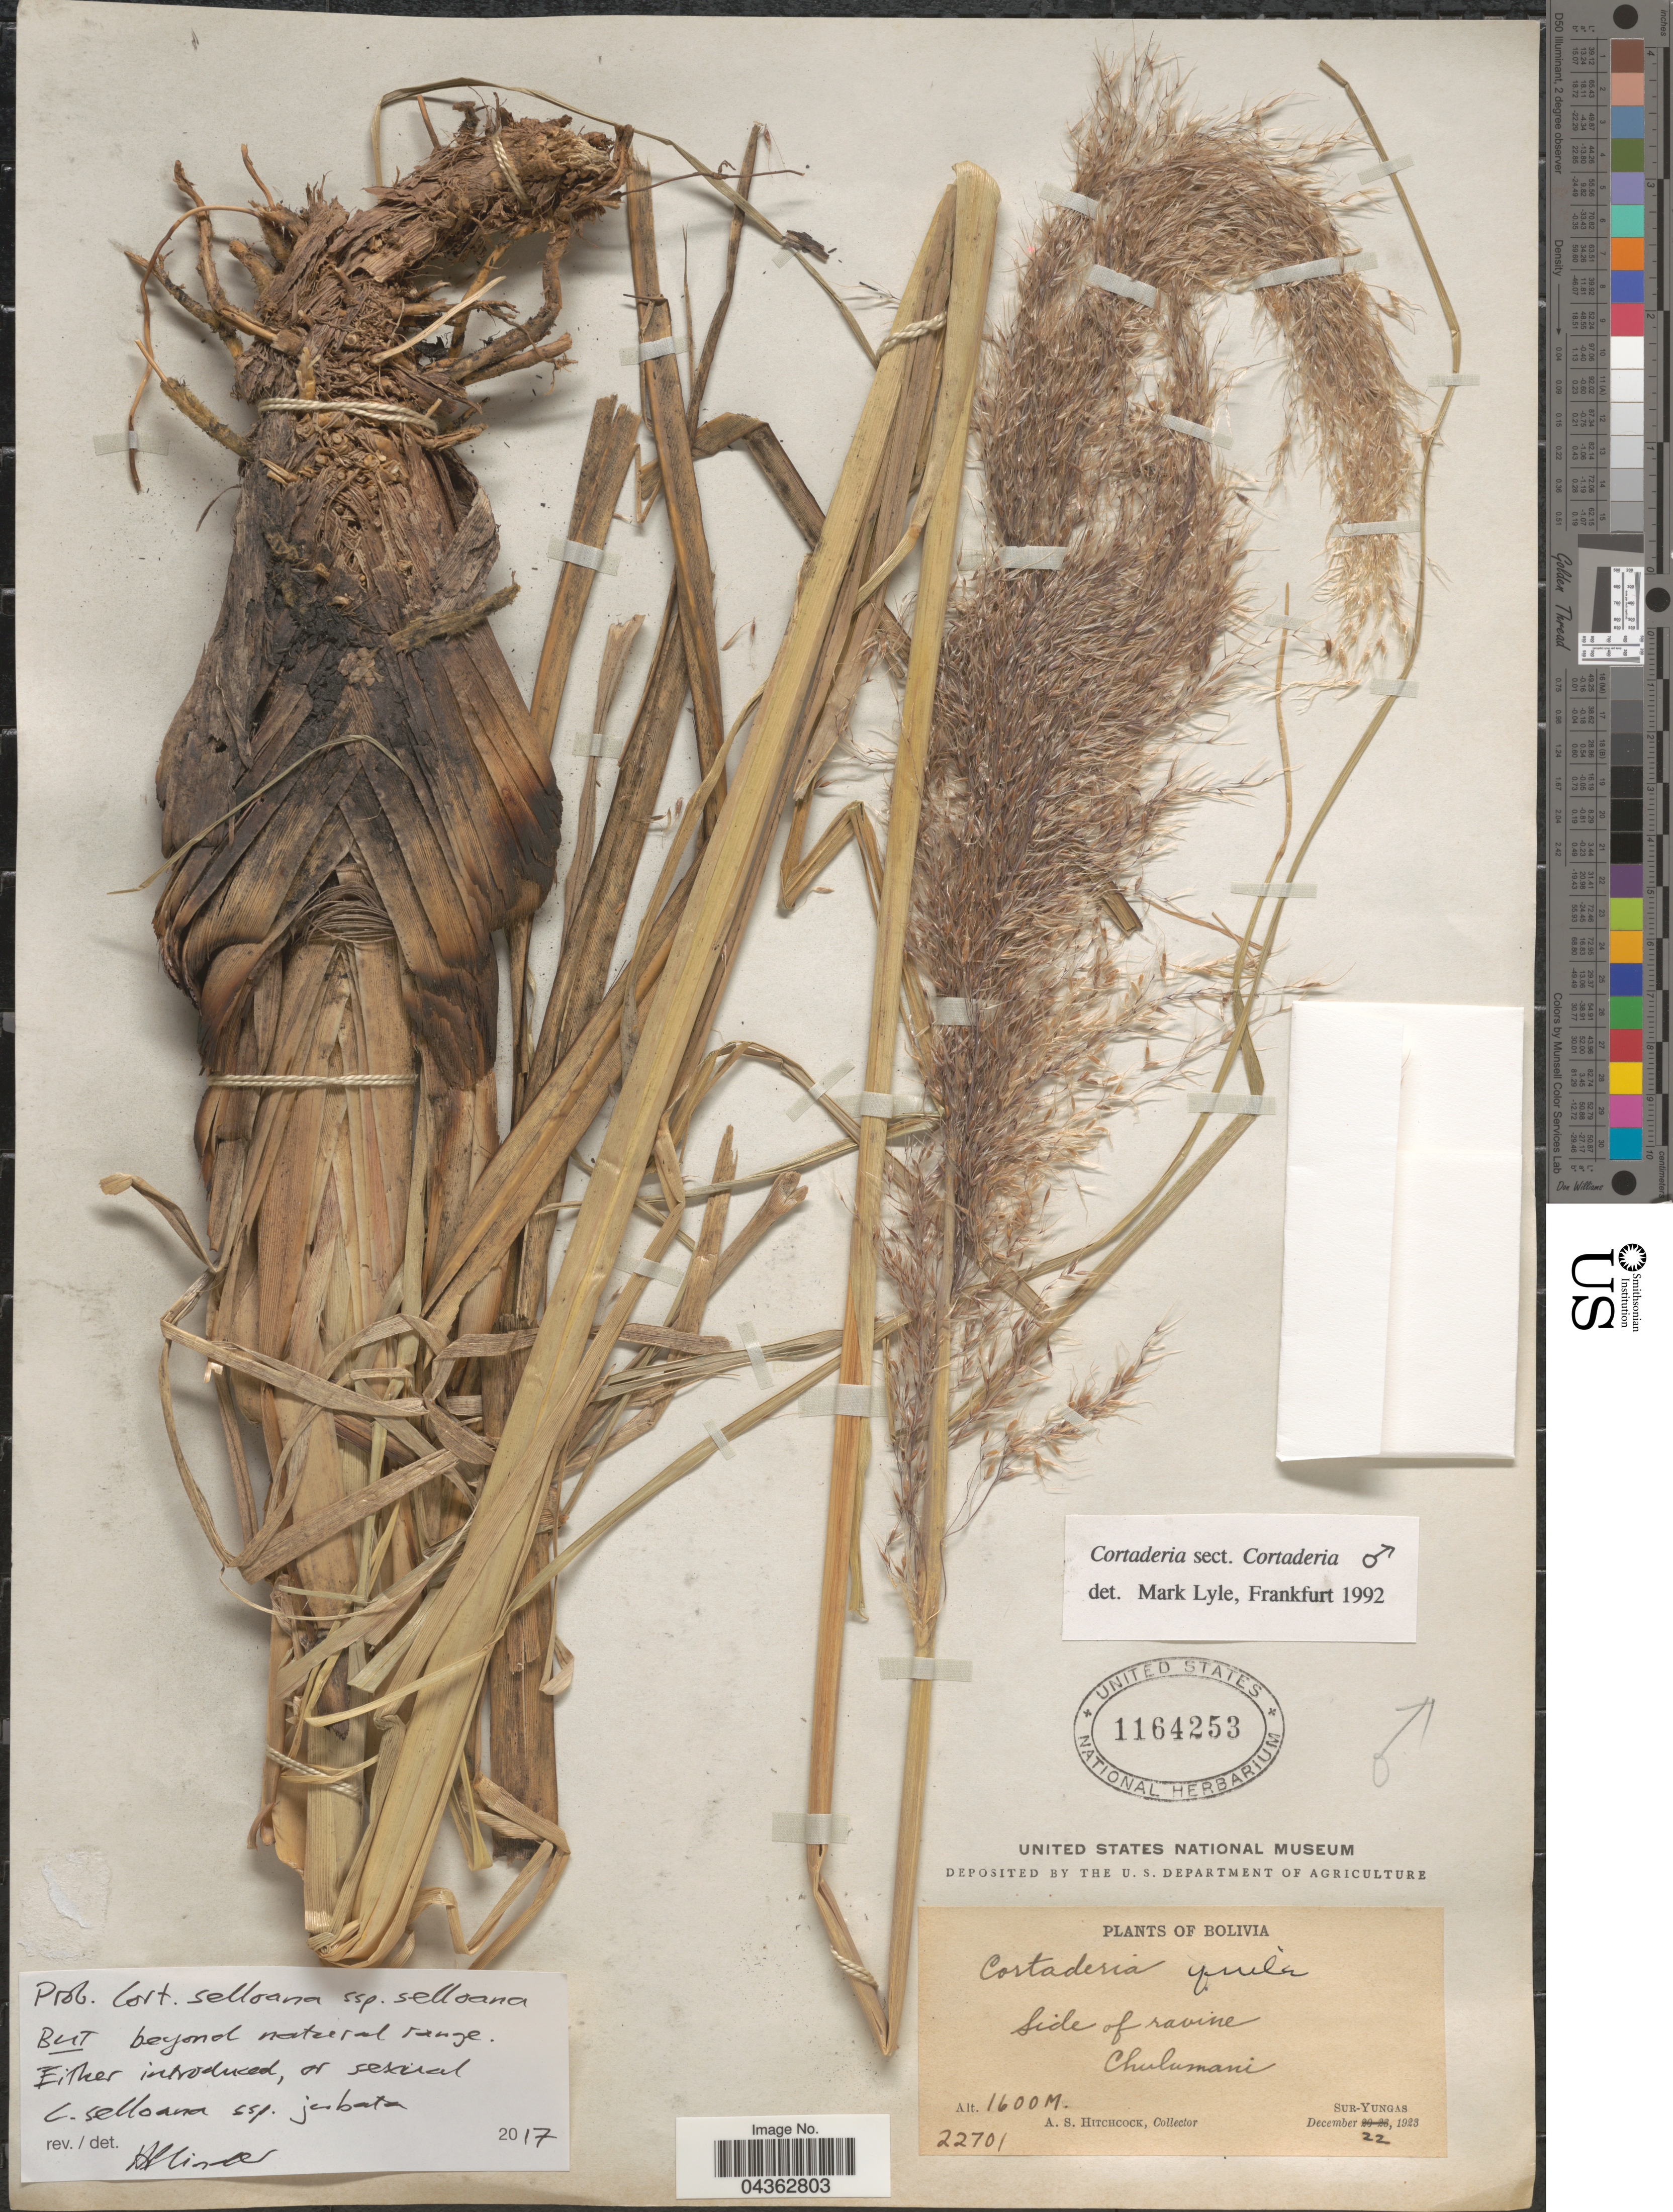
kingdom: Plantae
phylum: Tracheophyta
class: Liliopsida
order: Poales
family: Poaceae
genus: Cortaderia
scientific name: Cortaderia selloana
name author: (Schult. & Schult. f.) Asch. & Graebn.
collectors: A. S. Hitchcock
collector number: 22701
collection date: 1923-12-22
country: Bolivia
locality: Side of ravine Chulumani. Sur-Yungas.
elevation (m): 1600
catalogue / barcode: US 1164253